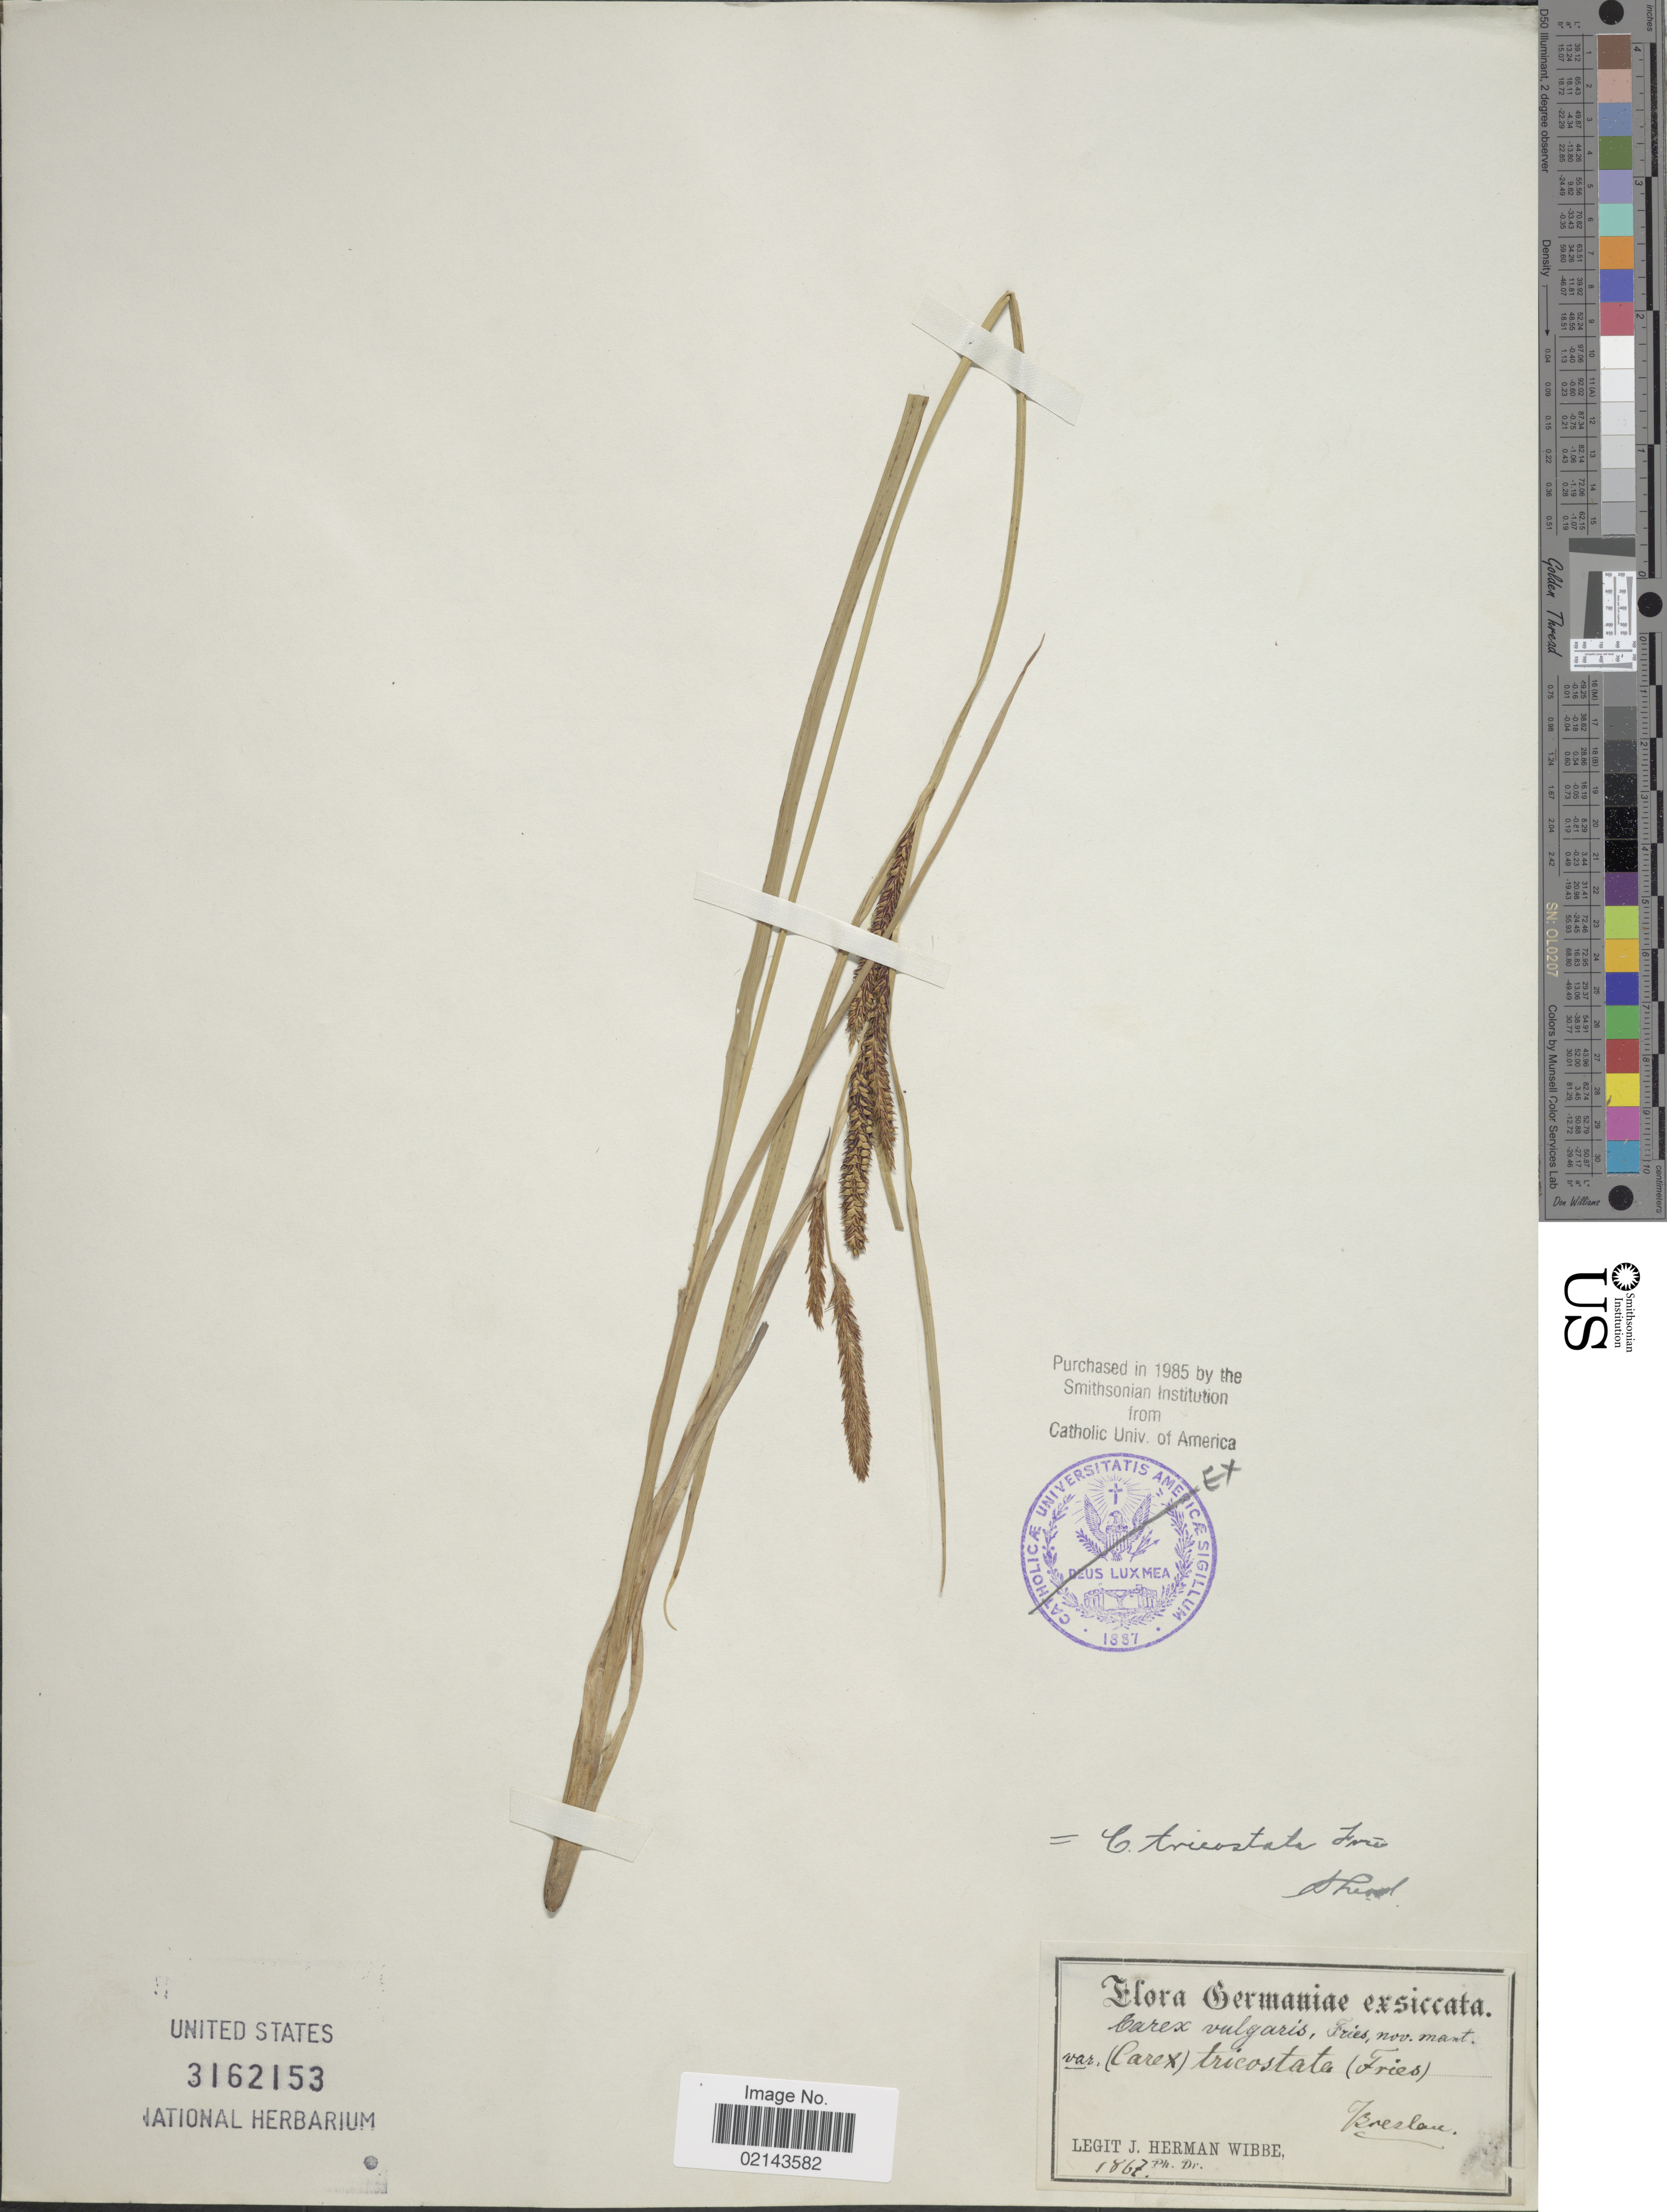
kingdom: Plantae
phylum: Tracheophyta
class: Liliopsida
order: Poales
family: Cyperaceae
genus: Carex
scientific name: Carex acuta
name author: L.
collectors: J. Wibbe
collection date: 1867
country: Poland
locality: Germaniae, Breslau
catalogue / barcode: US 3162153